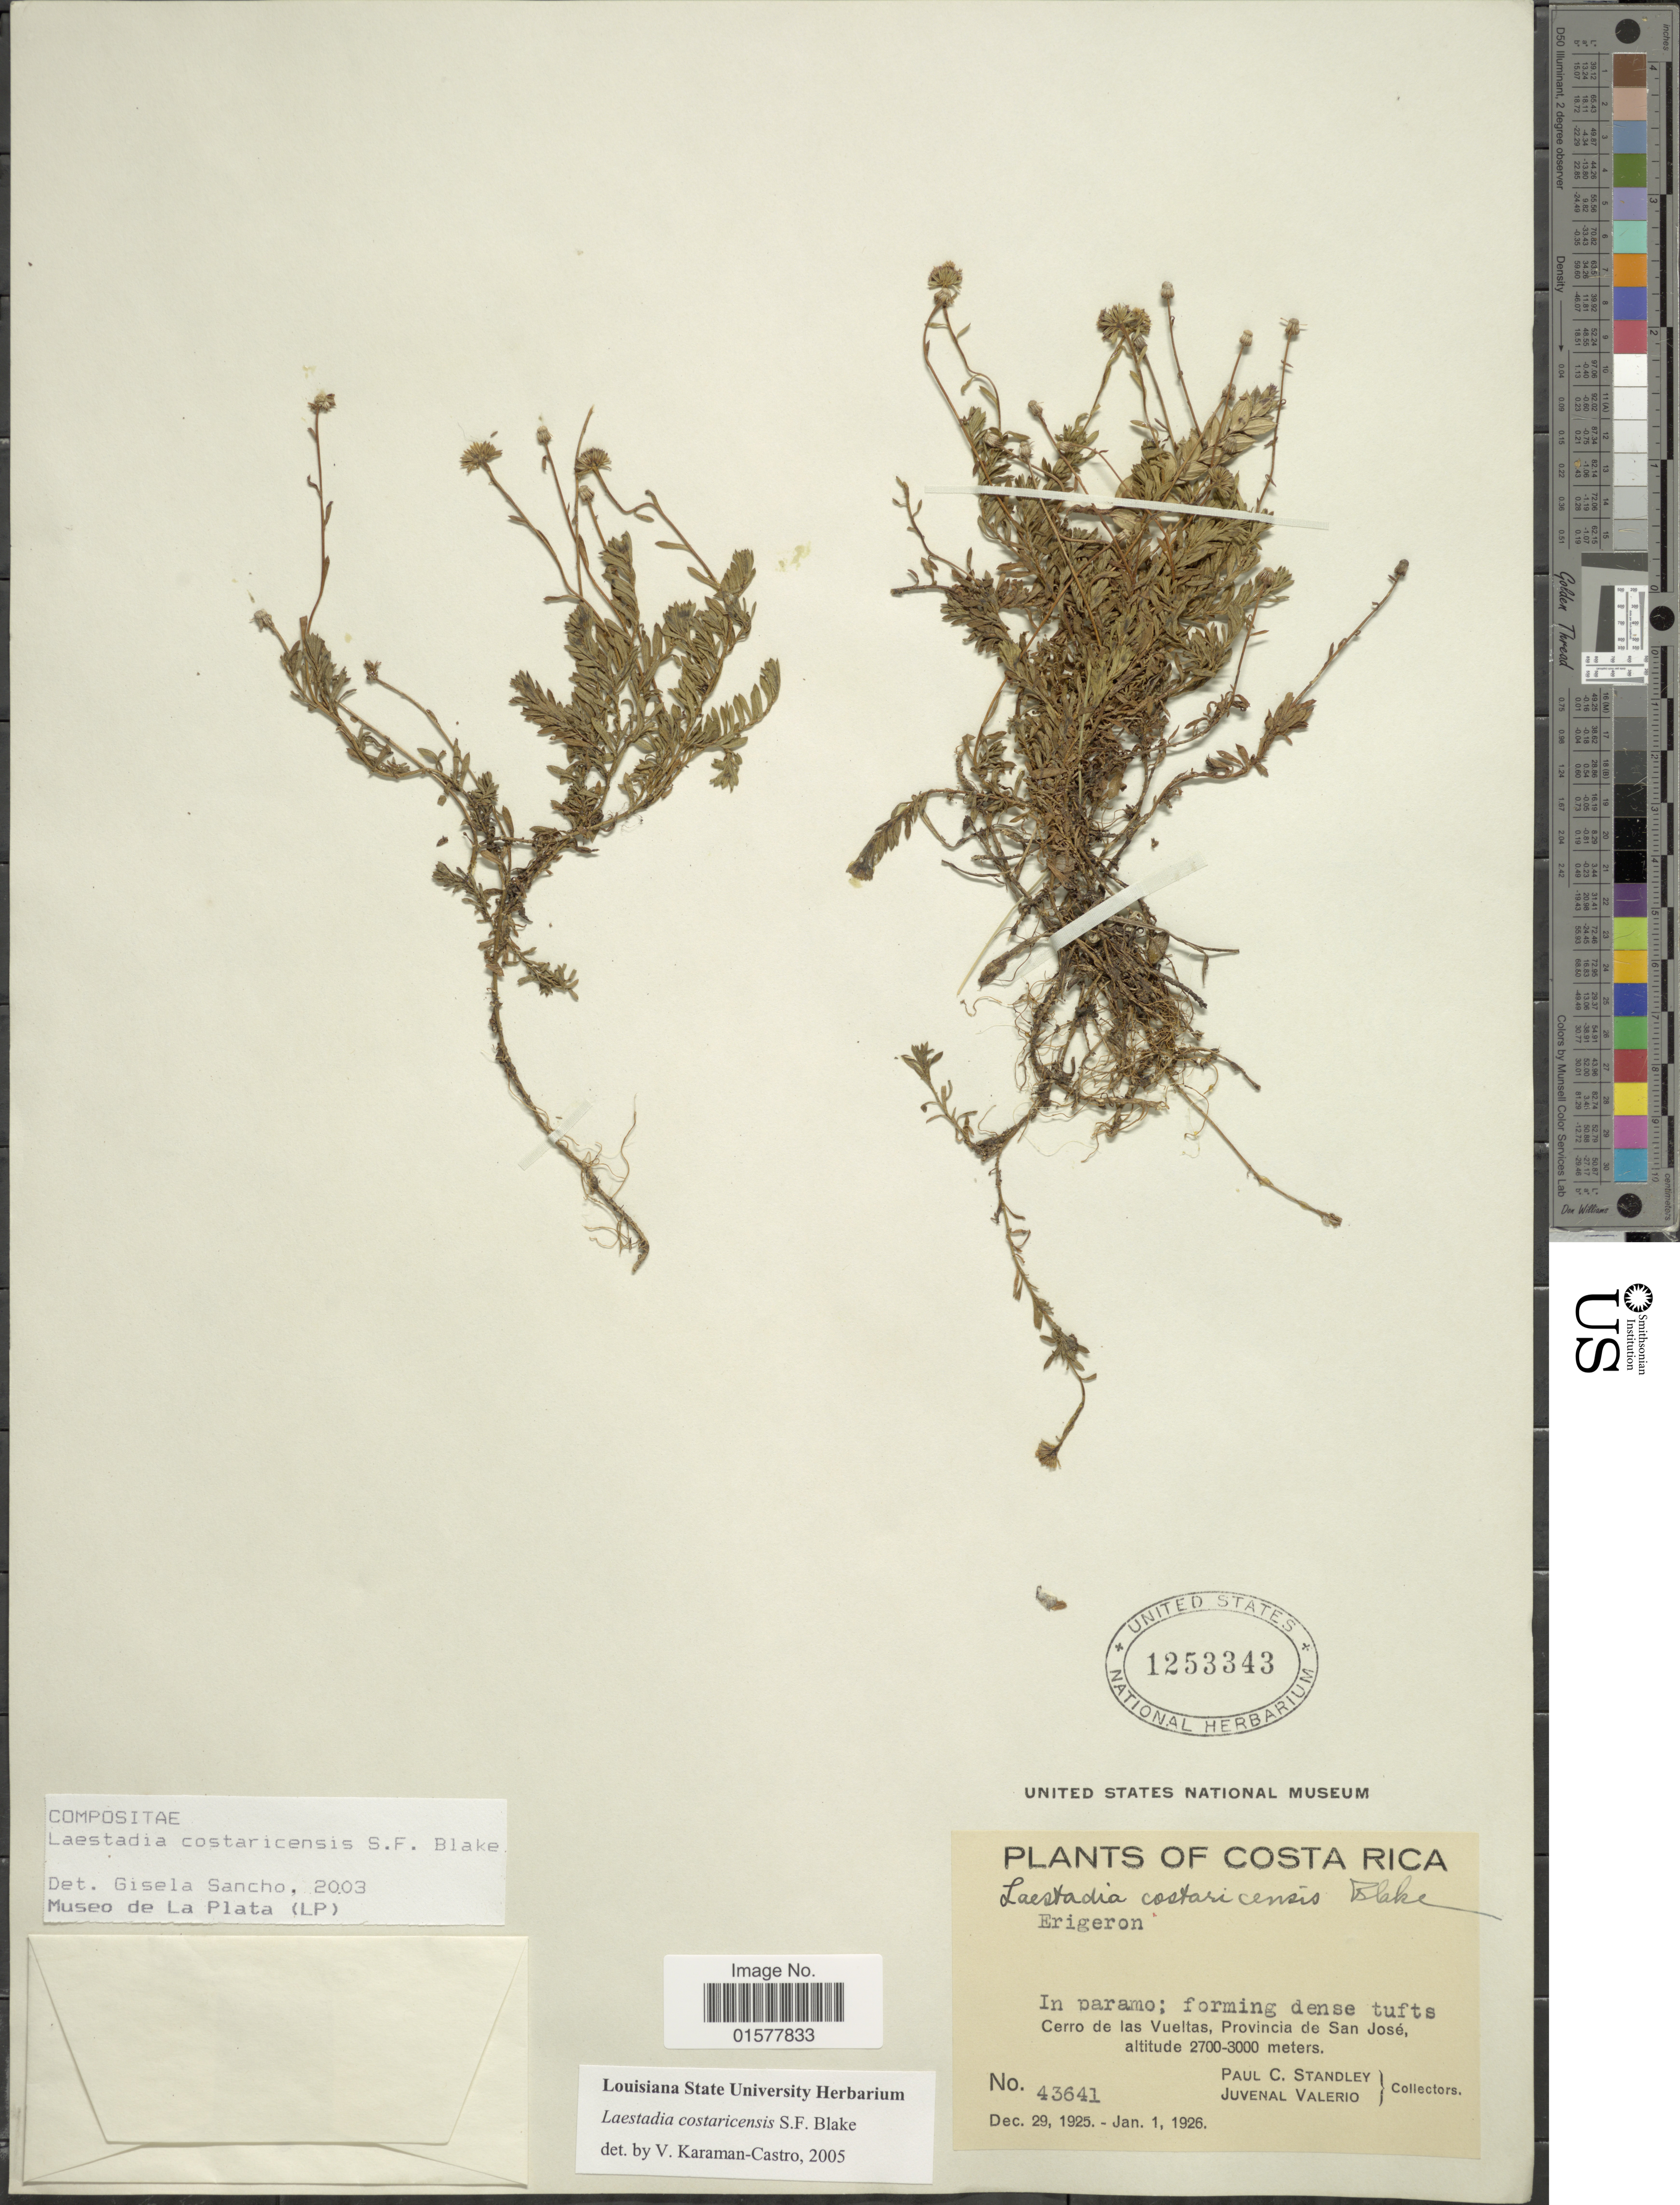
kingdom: Plantae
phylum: Tracheophyta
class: Magnoliopsida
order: Asterales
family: Asteraceae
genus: Laestadia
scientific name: Laestadia costaricensis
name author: S.F. Blake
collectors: P. C. Standley & J. Valerio R.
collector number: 43641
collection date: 1925-12-29/1926-01-01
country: Costa Rica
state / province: San José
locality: Cerro de las Vueltas, Provincia de San Jose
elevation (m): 2700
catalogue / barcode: US 1253343